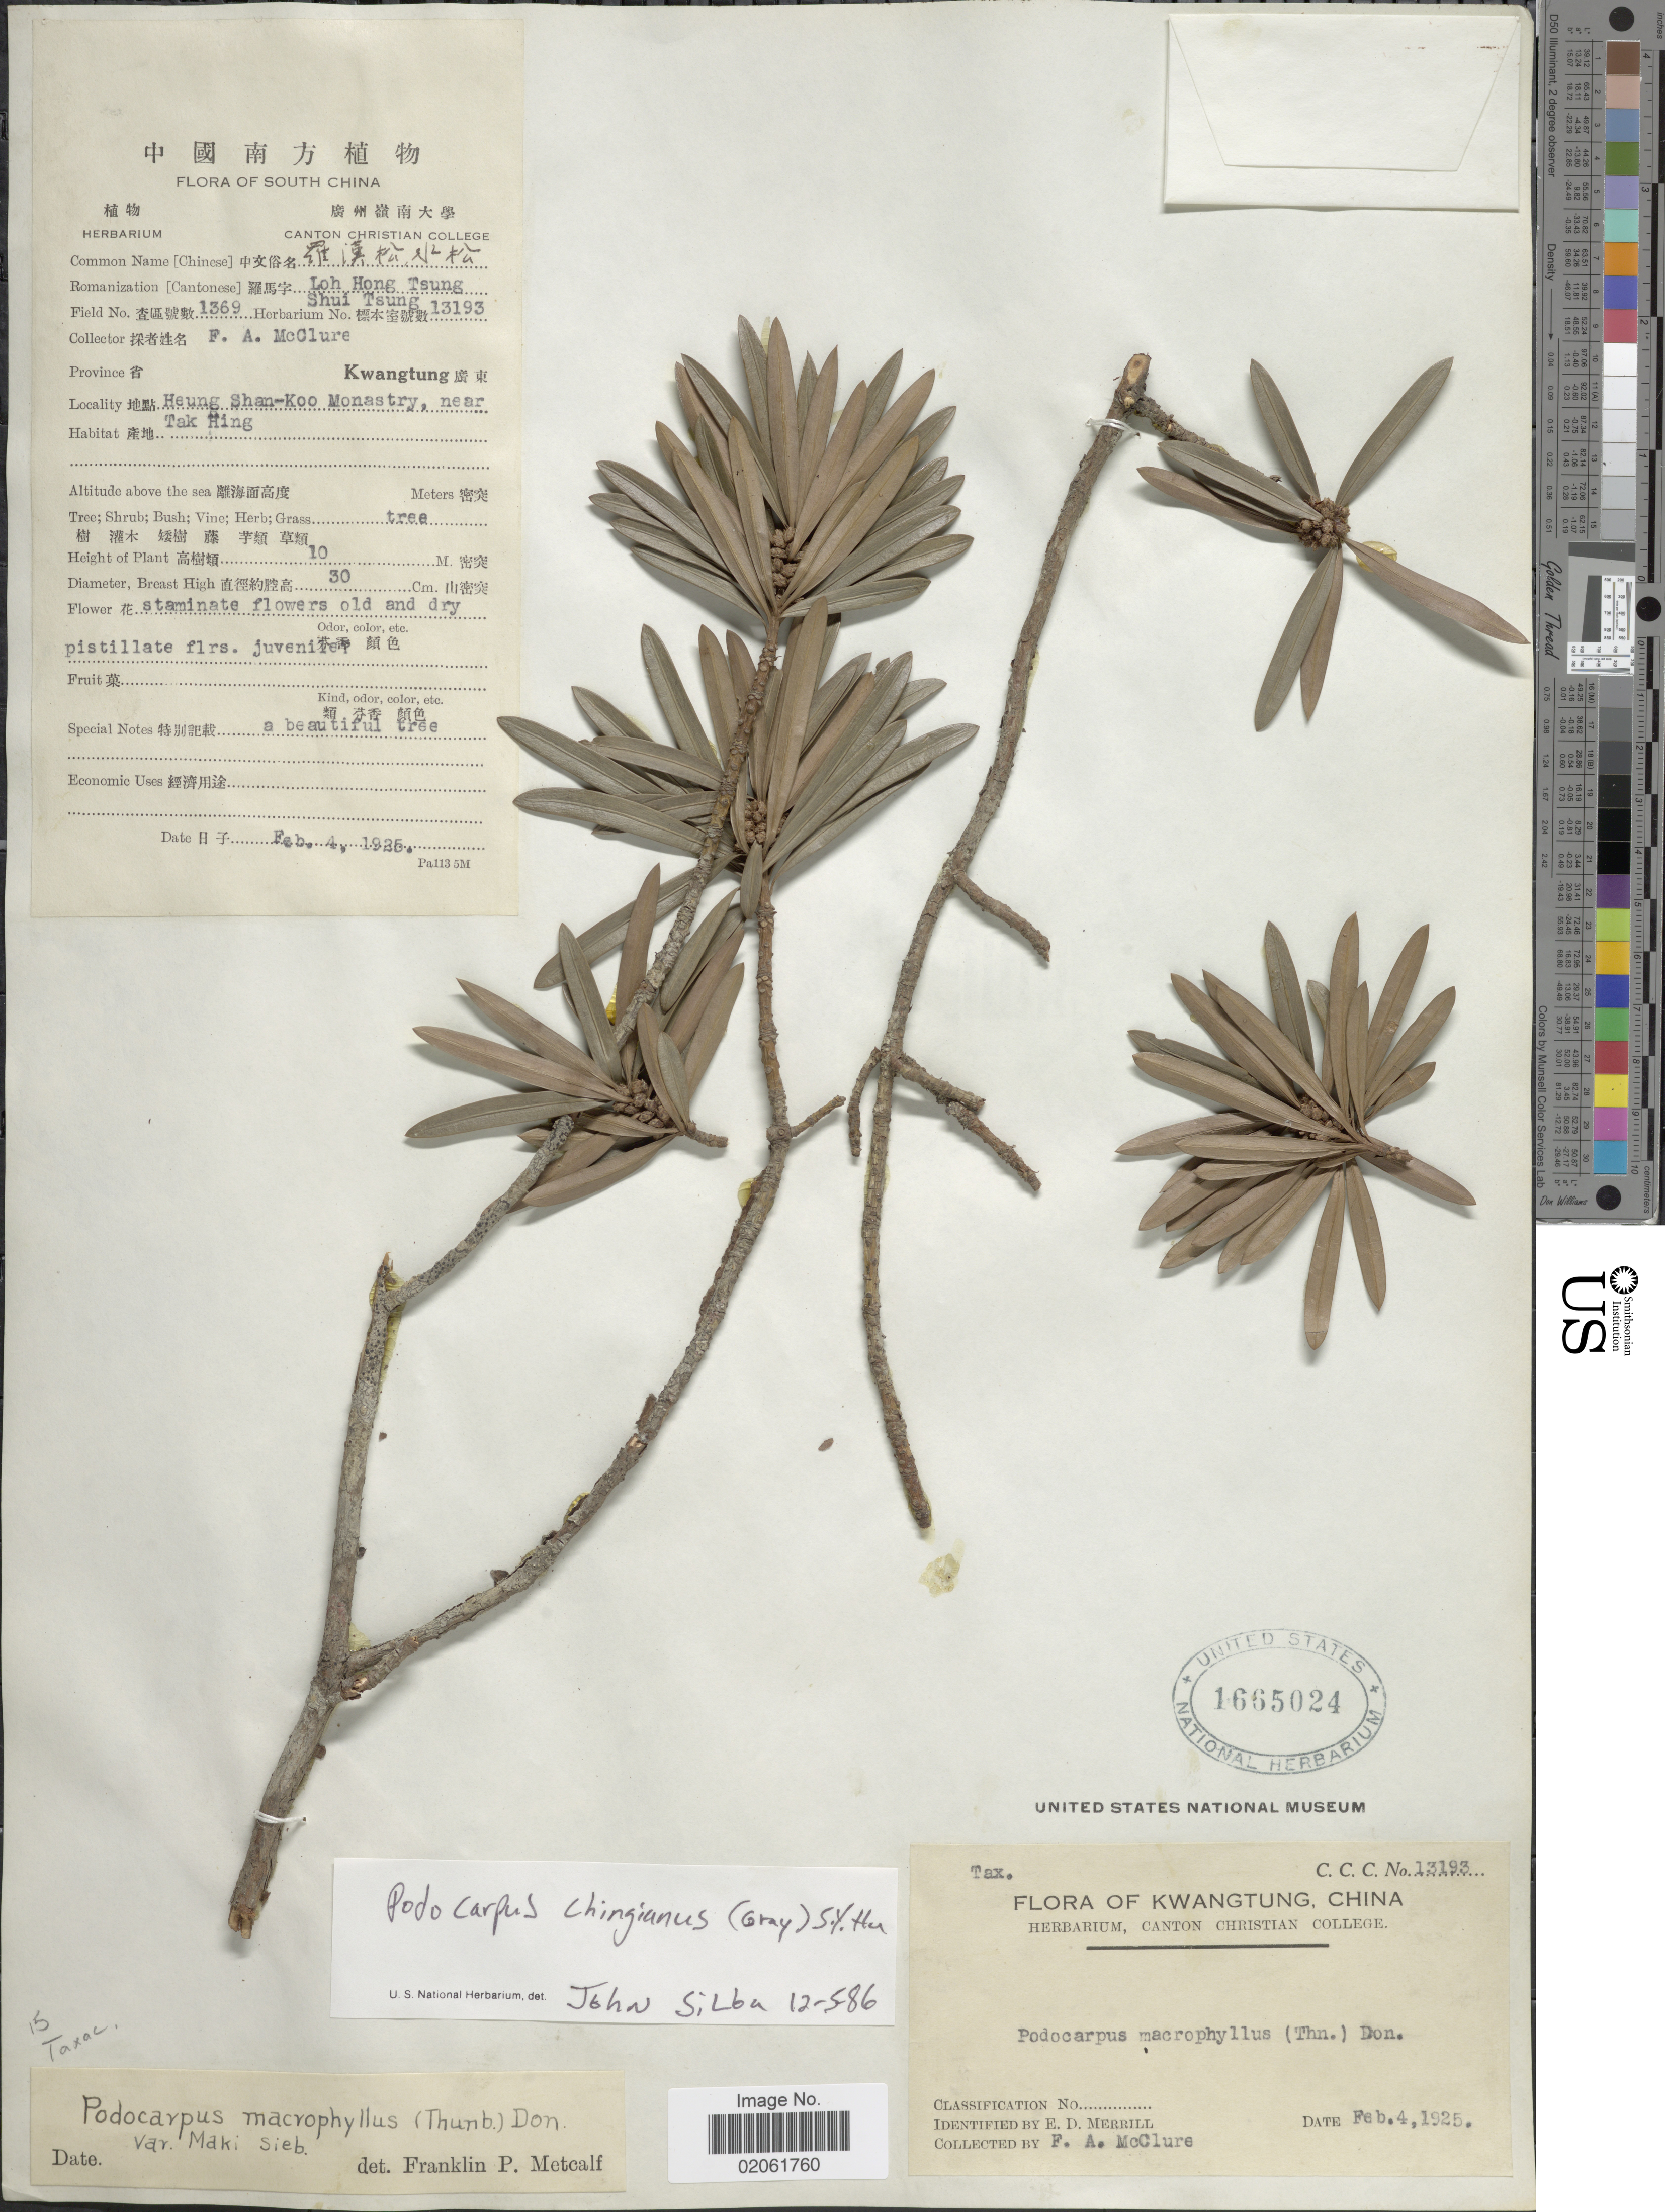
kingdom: Plantae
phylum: Tracheophyta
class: Pinopsida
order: Pinales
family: Podocarpaceae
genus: Podocarpus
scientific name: Podocarpus chingianus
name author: S.Y. Hu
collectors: F. A. McClure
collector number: CCC13193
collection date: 1925-02-04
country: China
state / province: Guangdong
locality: Kwangtung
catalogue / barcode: US 1665024